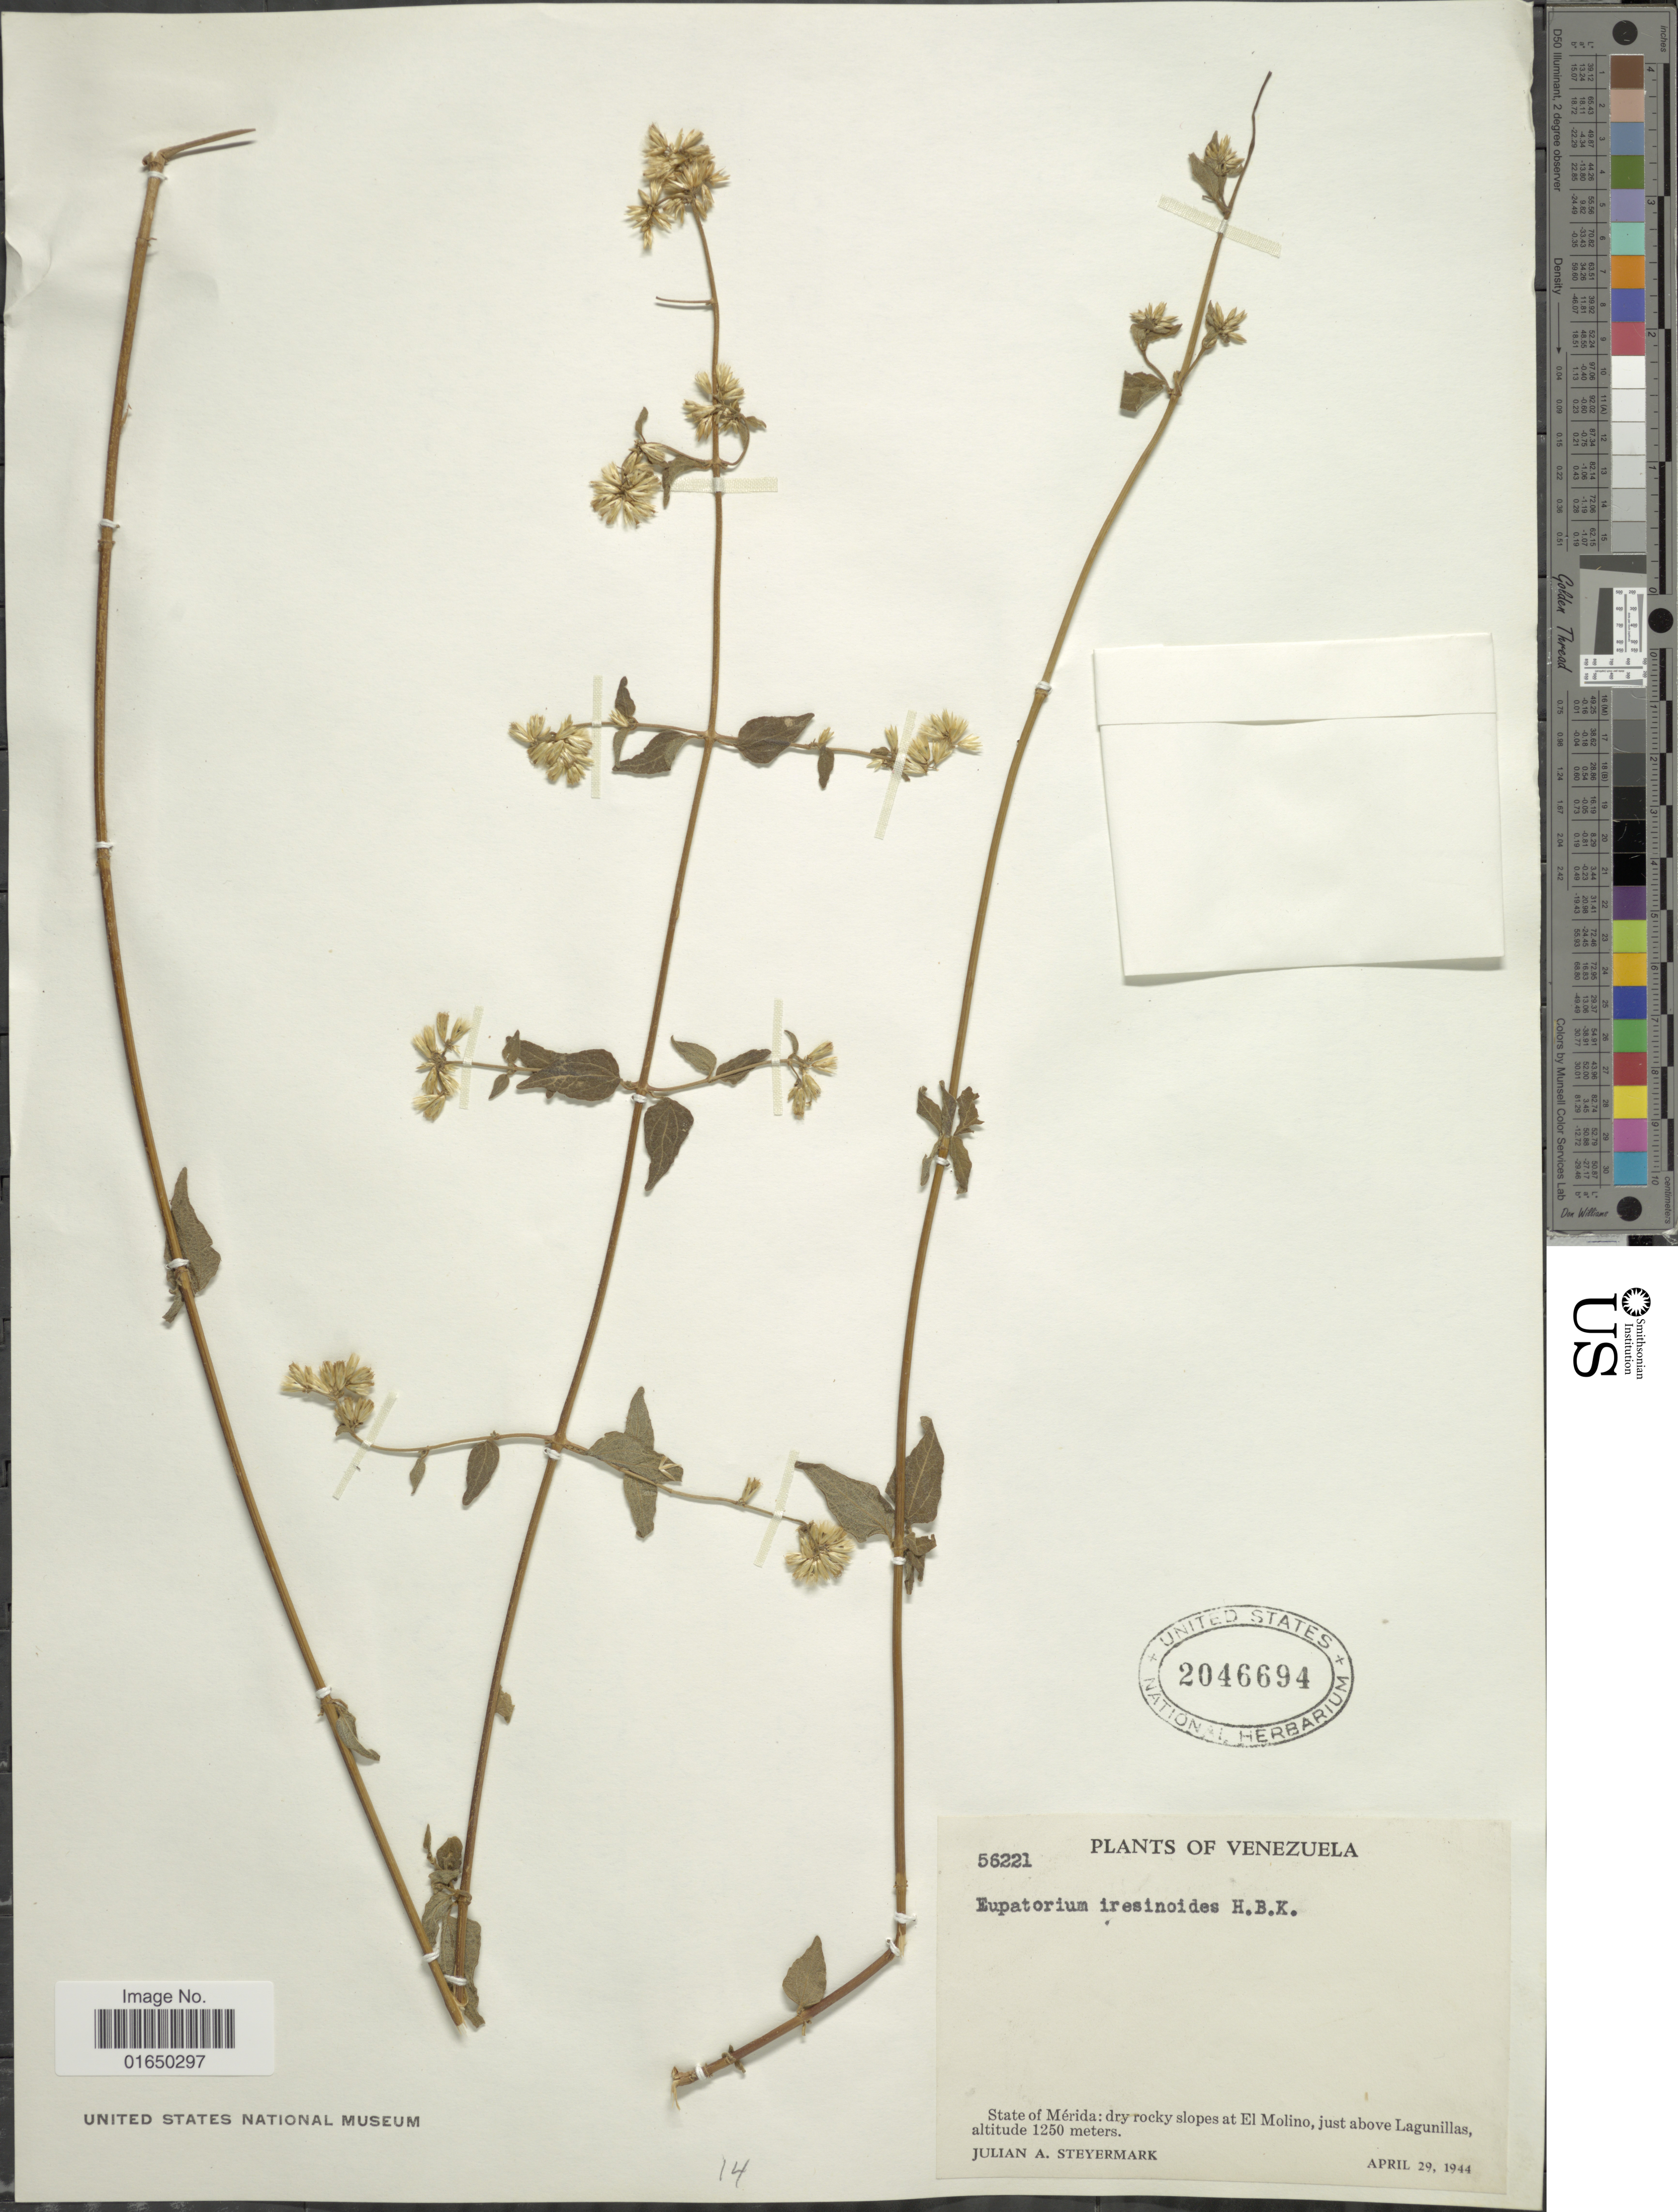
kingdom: Plantae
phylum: Tracheophyta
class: Magnoliopsida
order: Asterales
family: Asteraceae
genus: Condylidium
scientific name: Condylidium iresinoides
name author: (Kunth) R.M. King & H. Rob.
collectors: J. Steyermark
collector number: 56221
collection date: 1944-04-29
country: Venezuela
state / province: Mérida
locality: Dry rocks slopes at El Molino, just above Lagunillas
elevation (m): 1250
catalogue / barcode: US 2046694